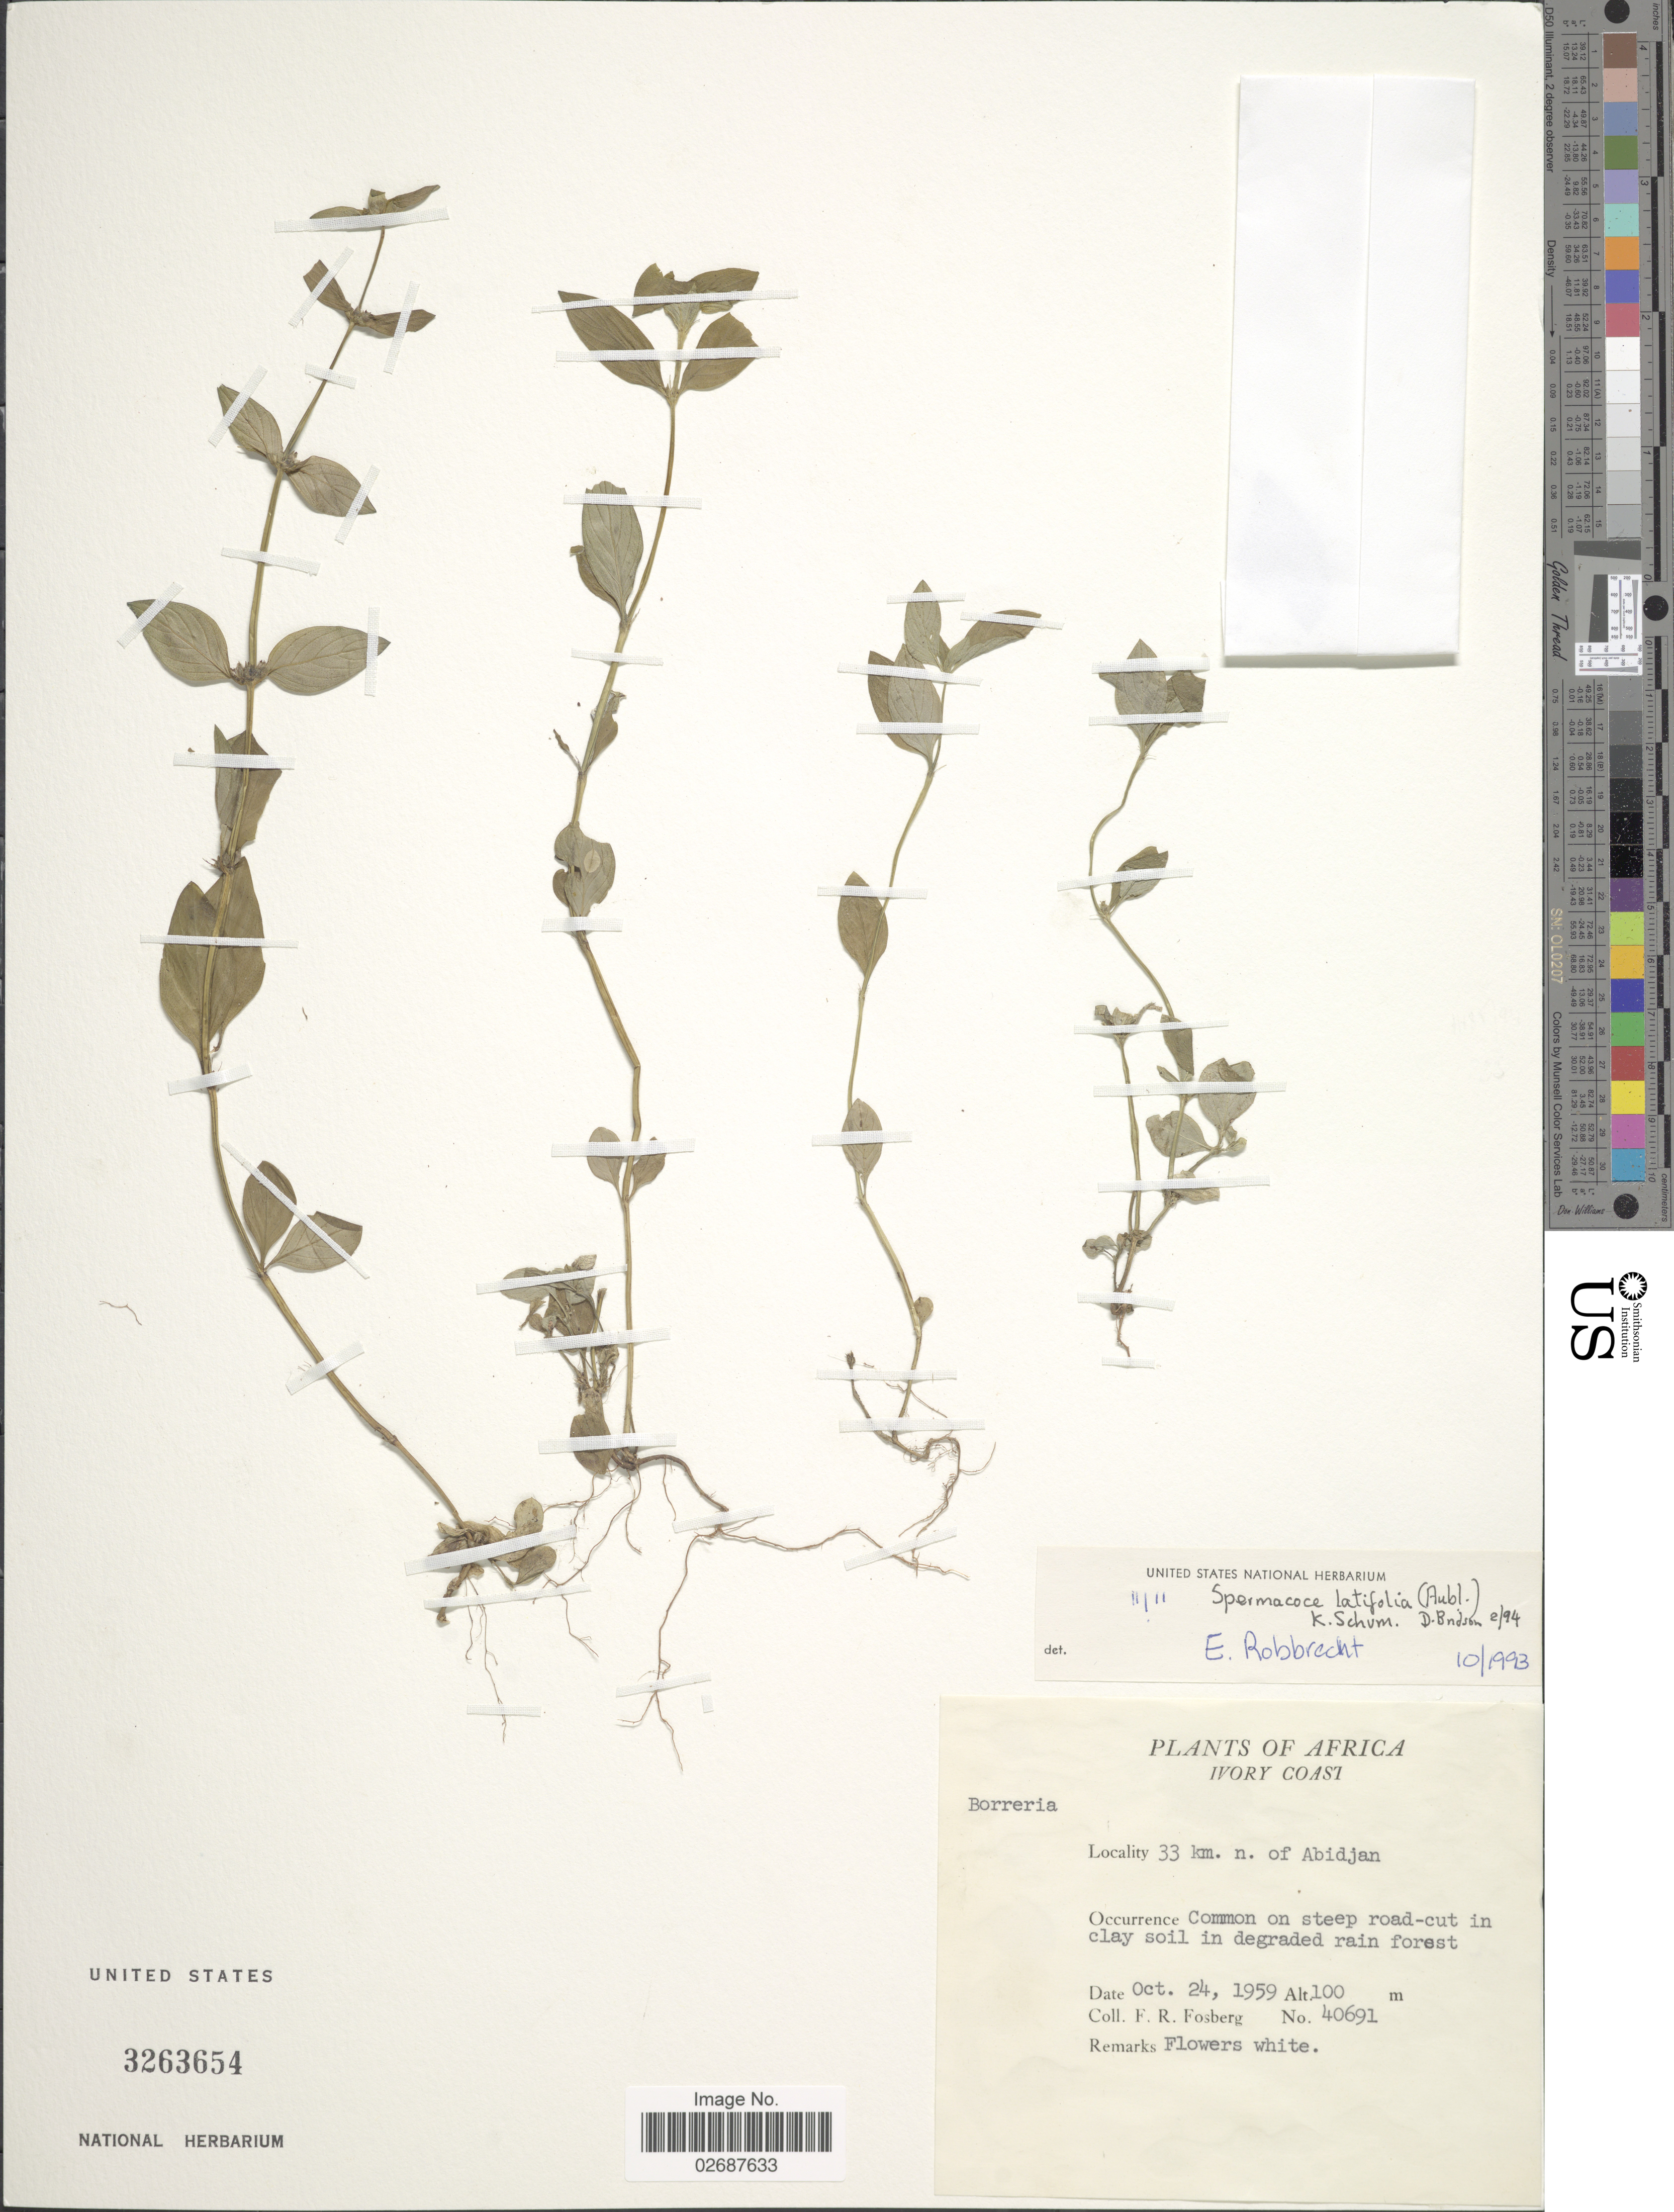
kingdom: Plantae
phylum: Tracheophyta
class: Magnoliopsida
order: Gentianales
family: Rubiaceae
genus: Borreria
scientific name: Borreria latifolia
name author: (Aubl.) K. Schum.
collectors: F. R. Fosberg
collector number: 40691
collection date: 1959-10-24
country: Ivory Coast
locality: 3 m. n. of Abidjan, common on steep road-cut.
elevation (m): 100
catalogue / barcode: US 3263654